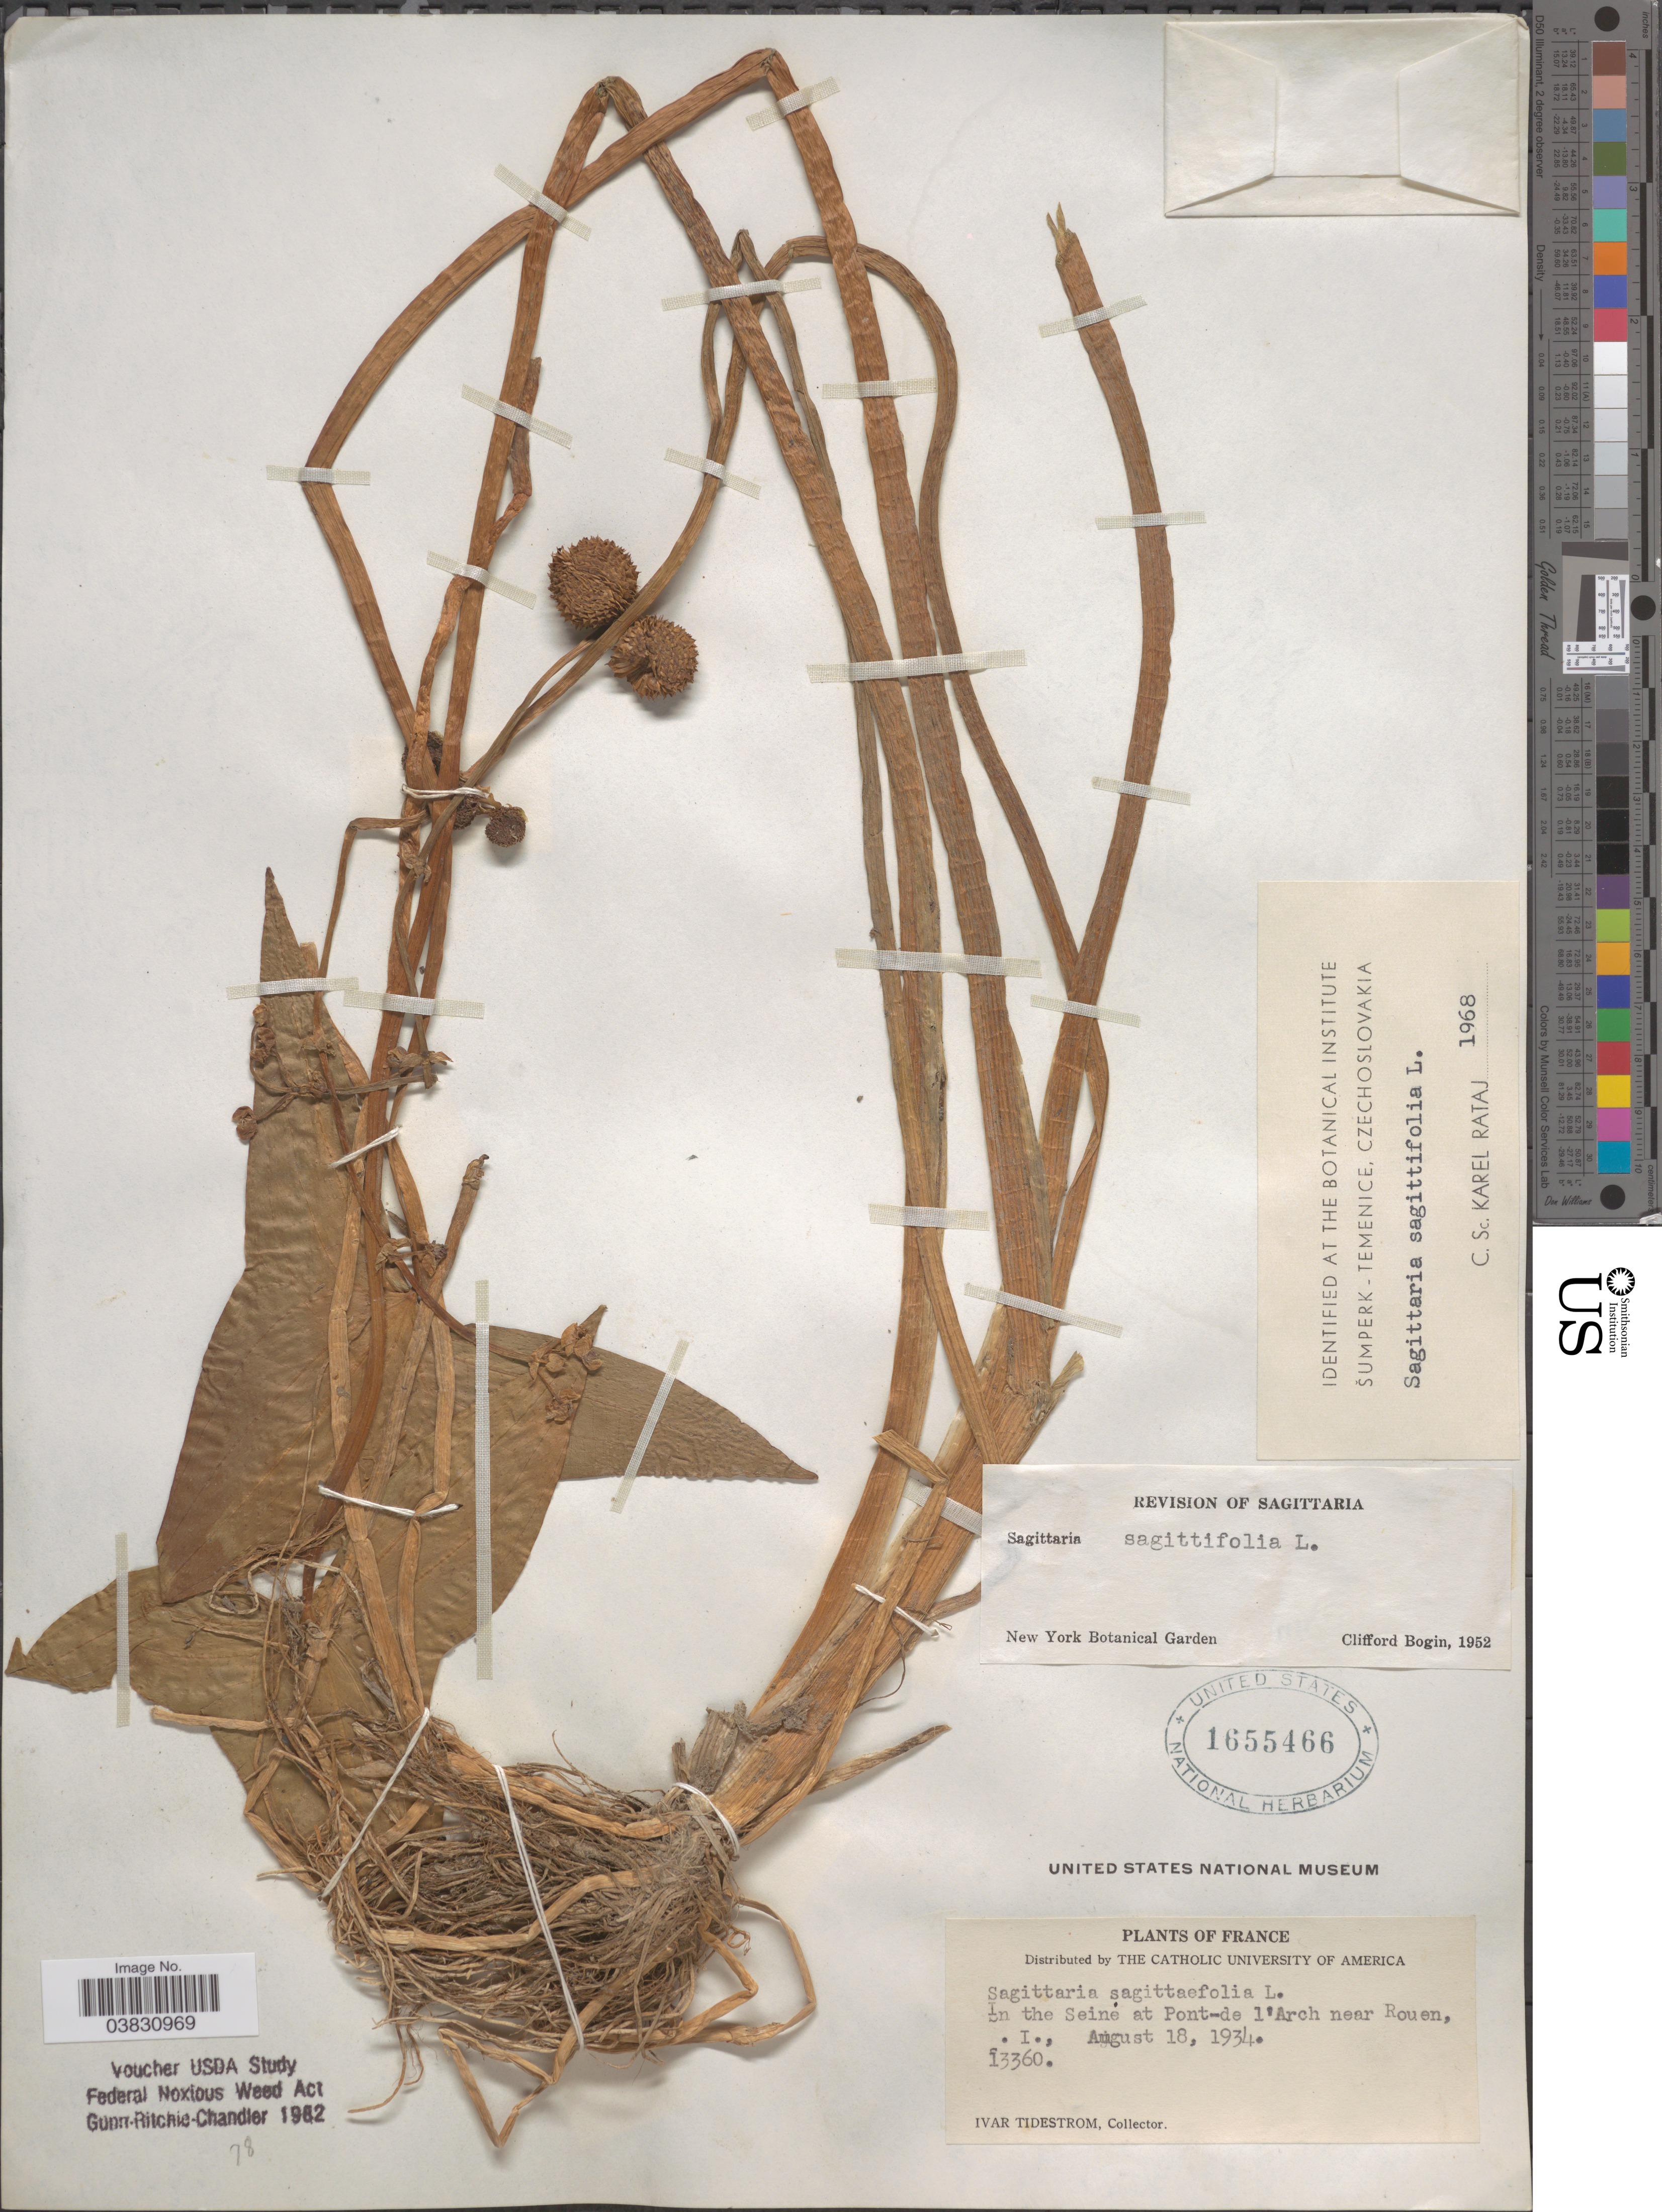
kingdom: Plantae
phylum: Tracheophyta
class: Liliopsida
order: Alismatales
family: Alismataceae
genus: Sagittaria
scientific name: Sagittaria sagittifolia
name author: L.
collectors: I. F. Tidestrom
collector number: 13360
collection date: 1934-08-18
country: France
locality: In the Seine at Pont-de l'Arch near Rouen, .I.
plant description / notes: Leaf tissue sampled for DNA sequencing.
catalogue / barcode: US 1655466